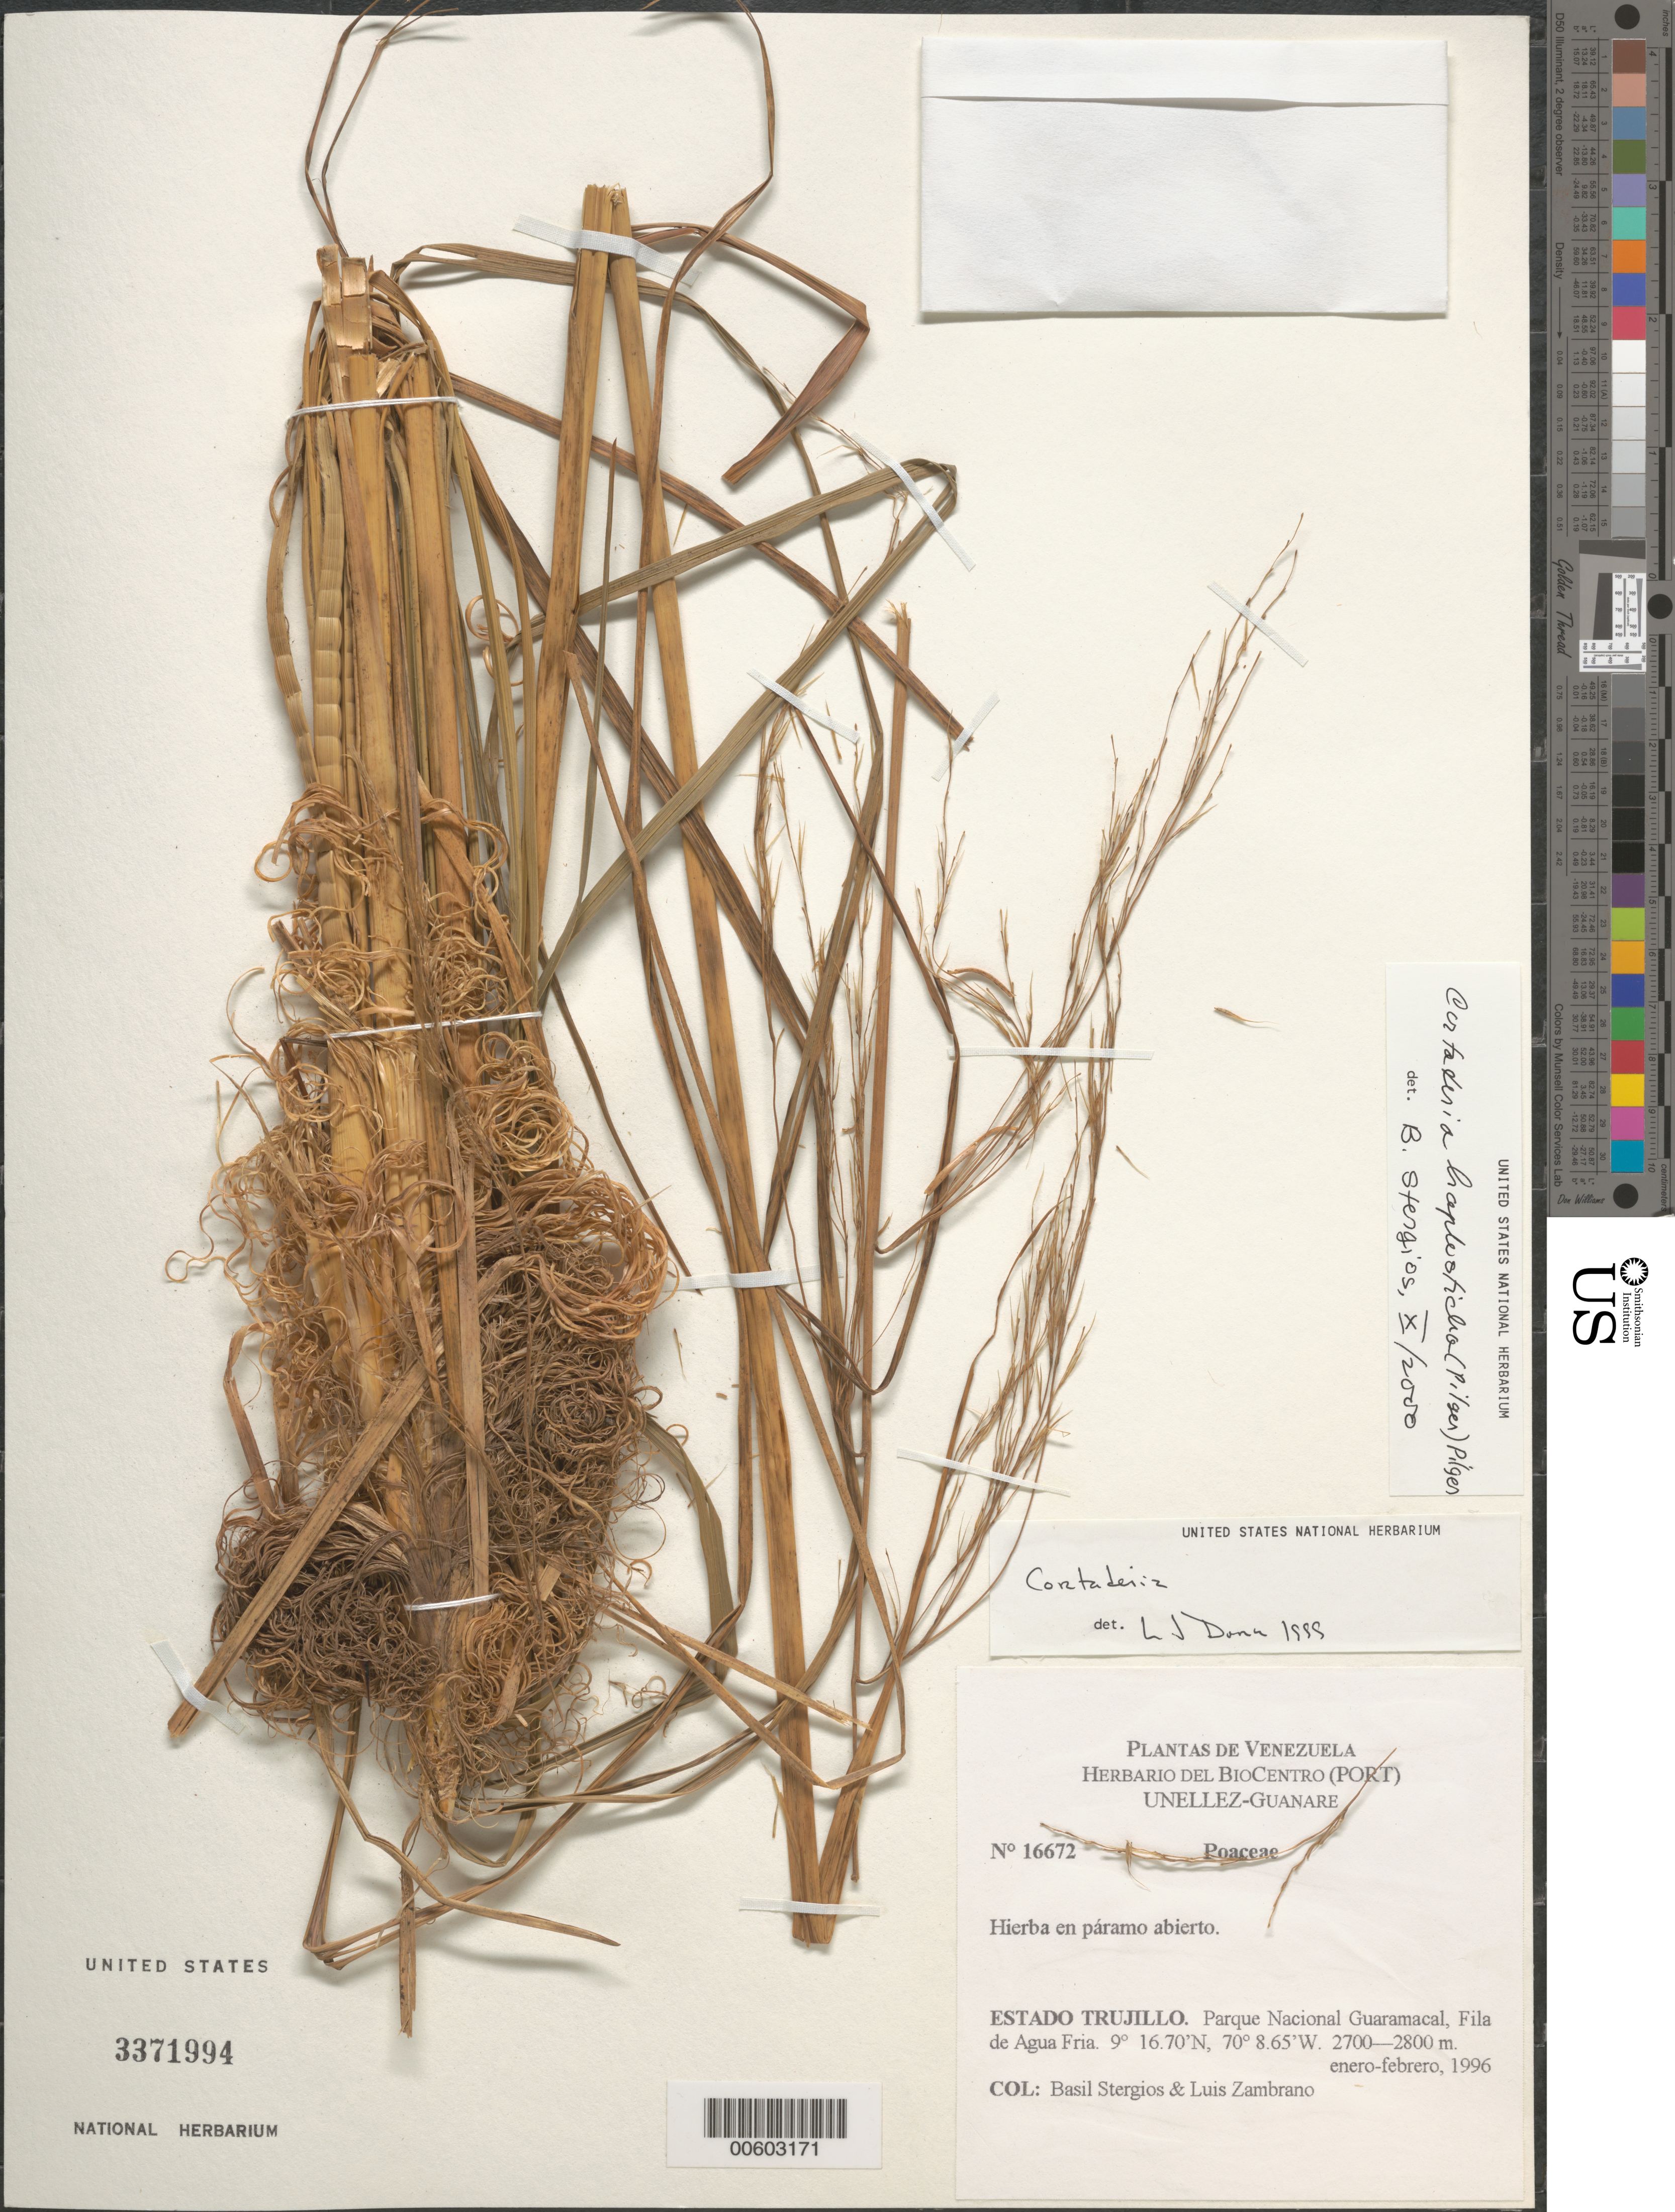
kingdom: Plantae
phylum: Tracheophyta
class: Liliopsida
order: Poales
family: Poaceae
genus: Cortaderia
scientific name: Cortaderia hapalotricha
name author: (Pilg.) Conert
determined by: Stergios, B. G.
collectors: B. G. Stergios & L. Zambrano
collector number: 16672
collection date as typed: Jan 1996 to -- Feb 1996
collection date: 1996-01/1996-02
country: Venezuela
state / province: Trujillo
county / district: Boconó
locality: Parque Nacional Guaramacal, Fila de Agua Fria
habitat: Páramo abierto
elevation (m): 2700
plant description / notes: MO, PORT, US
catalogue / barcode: US 3371994